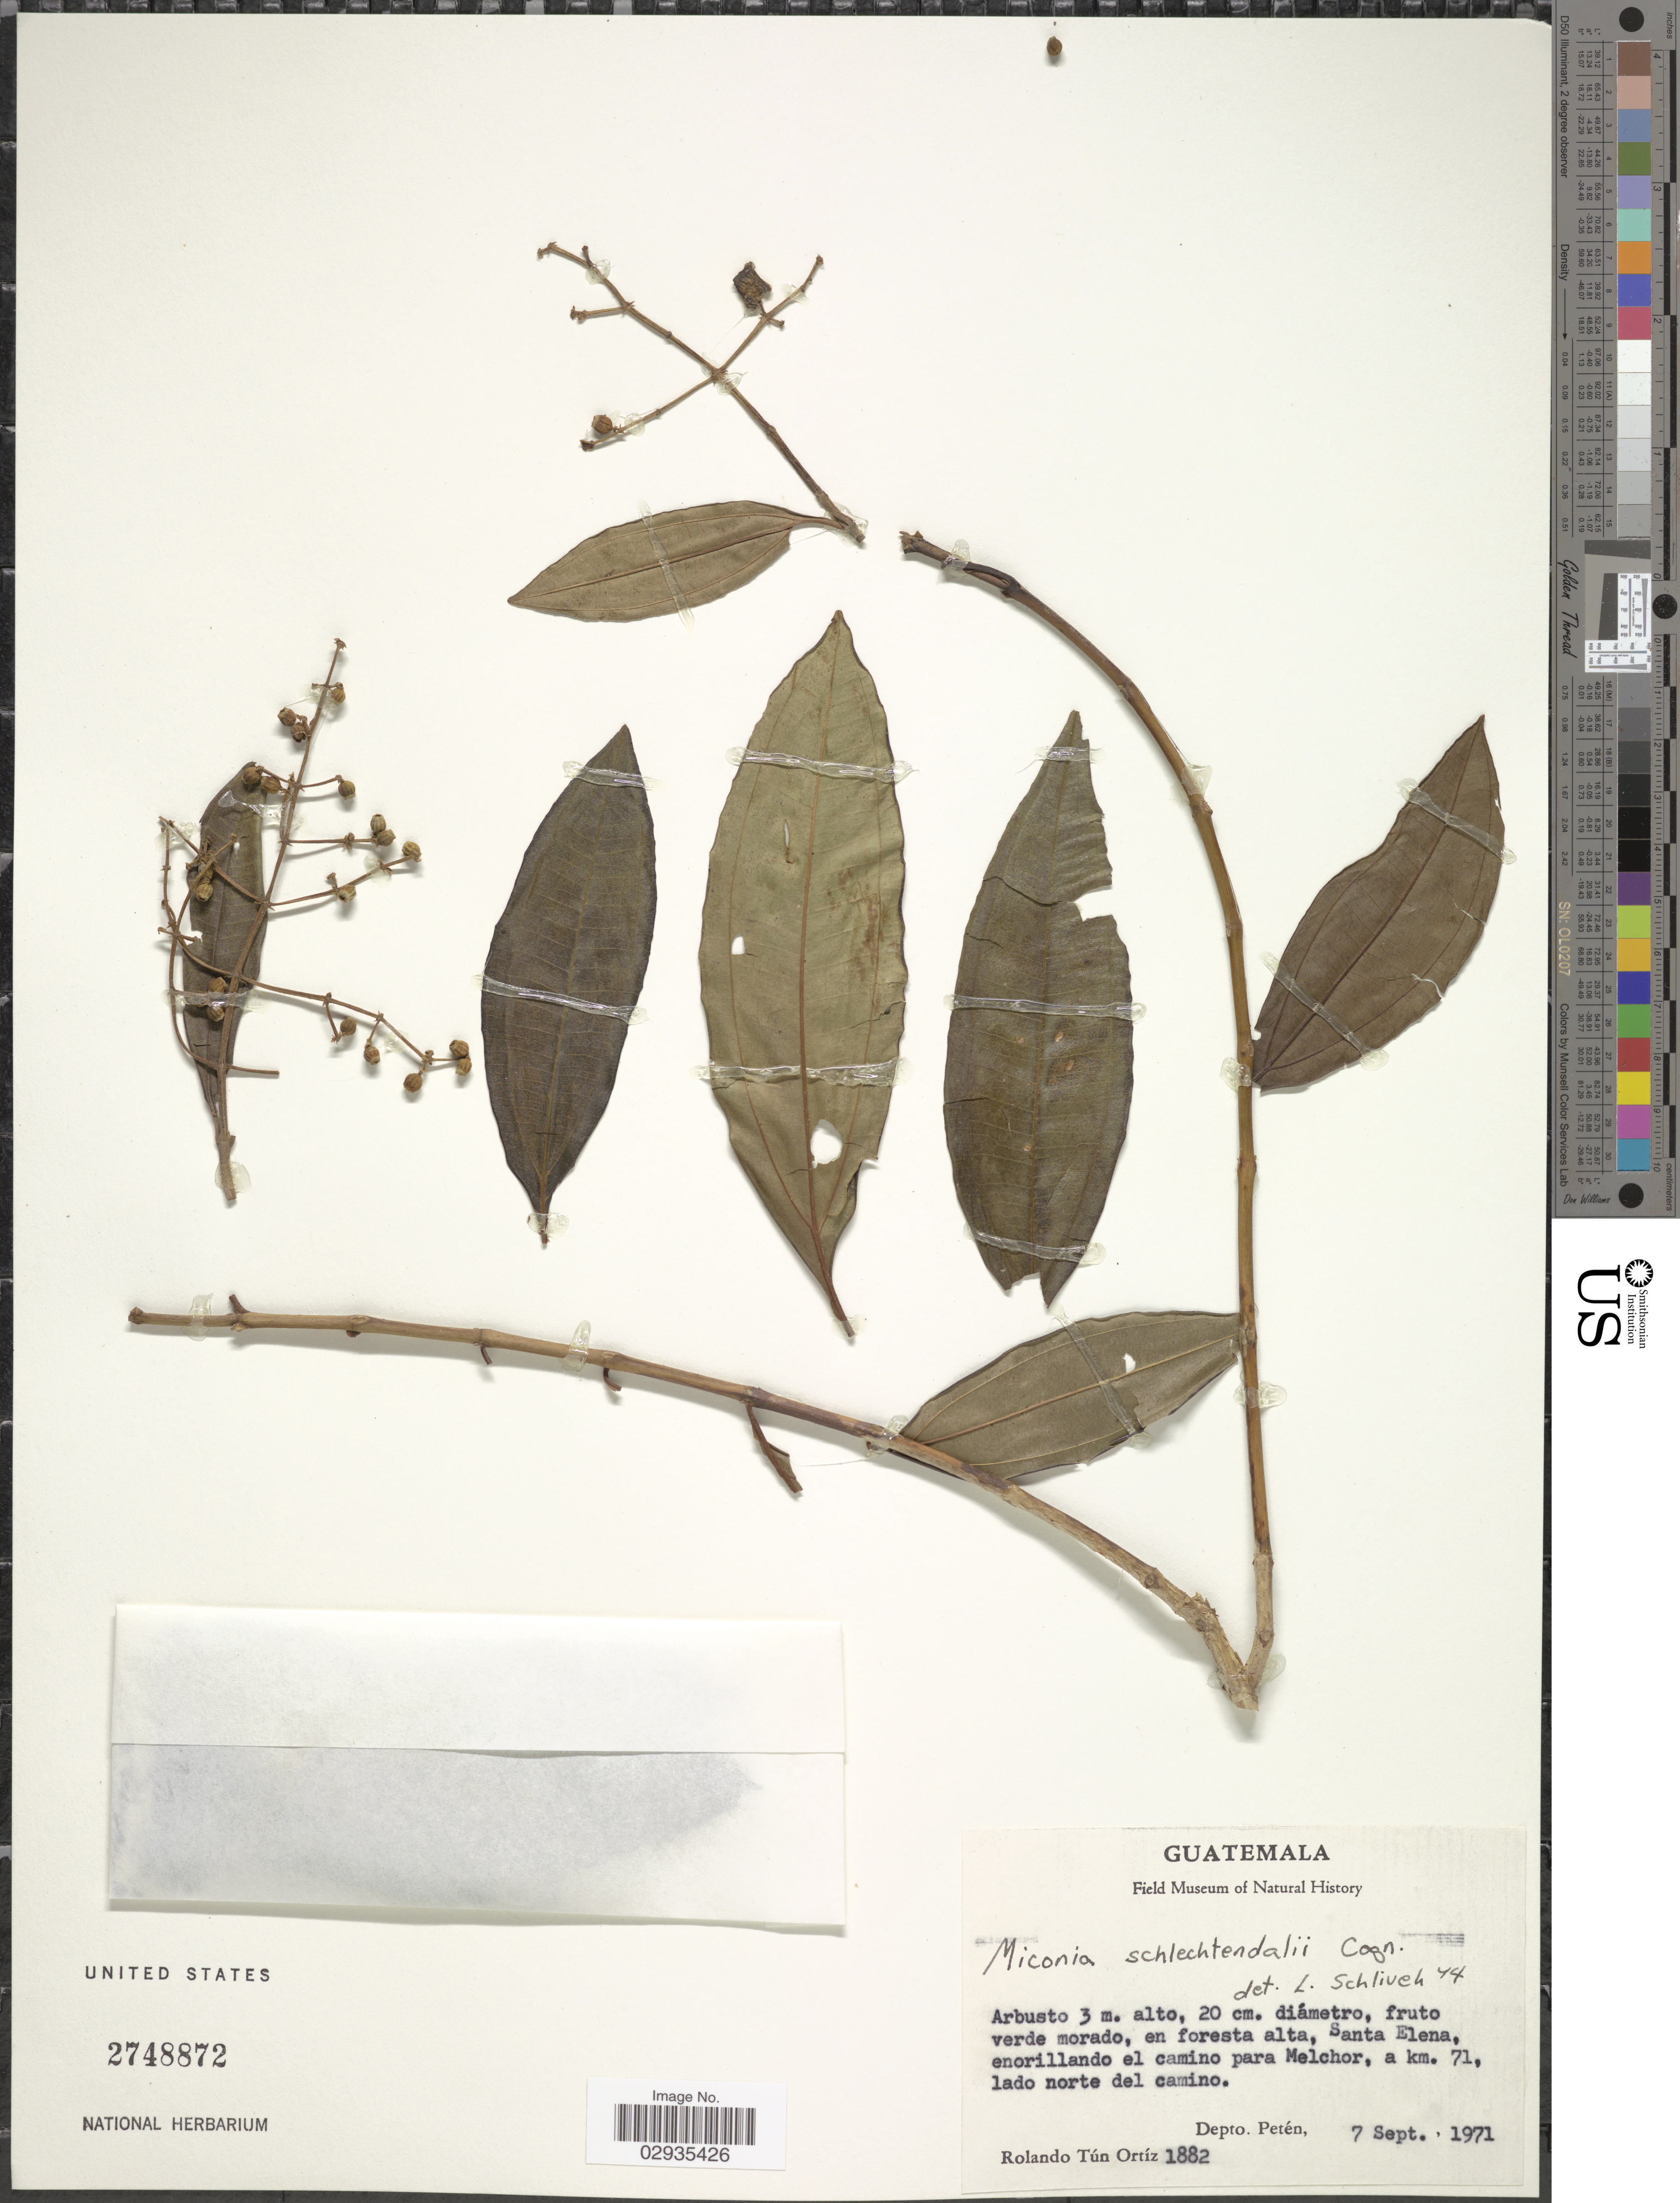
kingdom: Plantae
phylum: Tracheophyta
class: Magnoliopsida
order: Myrtales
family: Melastomataceae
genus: Miconia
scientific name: Miconia prasina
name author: (Sw.) DC.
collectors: R. Ortiz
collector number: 1882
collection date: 1971-09-07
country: Guatemala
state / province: El Petén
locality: Santa Elena, enorillando el camino para Melchor, a km. 71, lado norte del camino, Depto. Petén.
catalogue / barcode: US 2748872